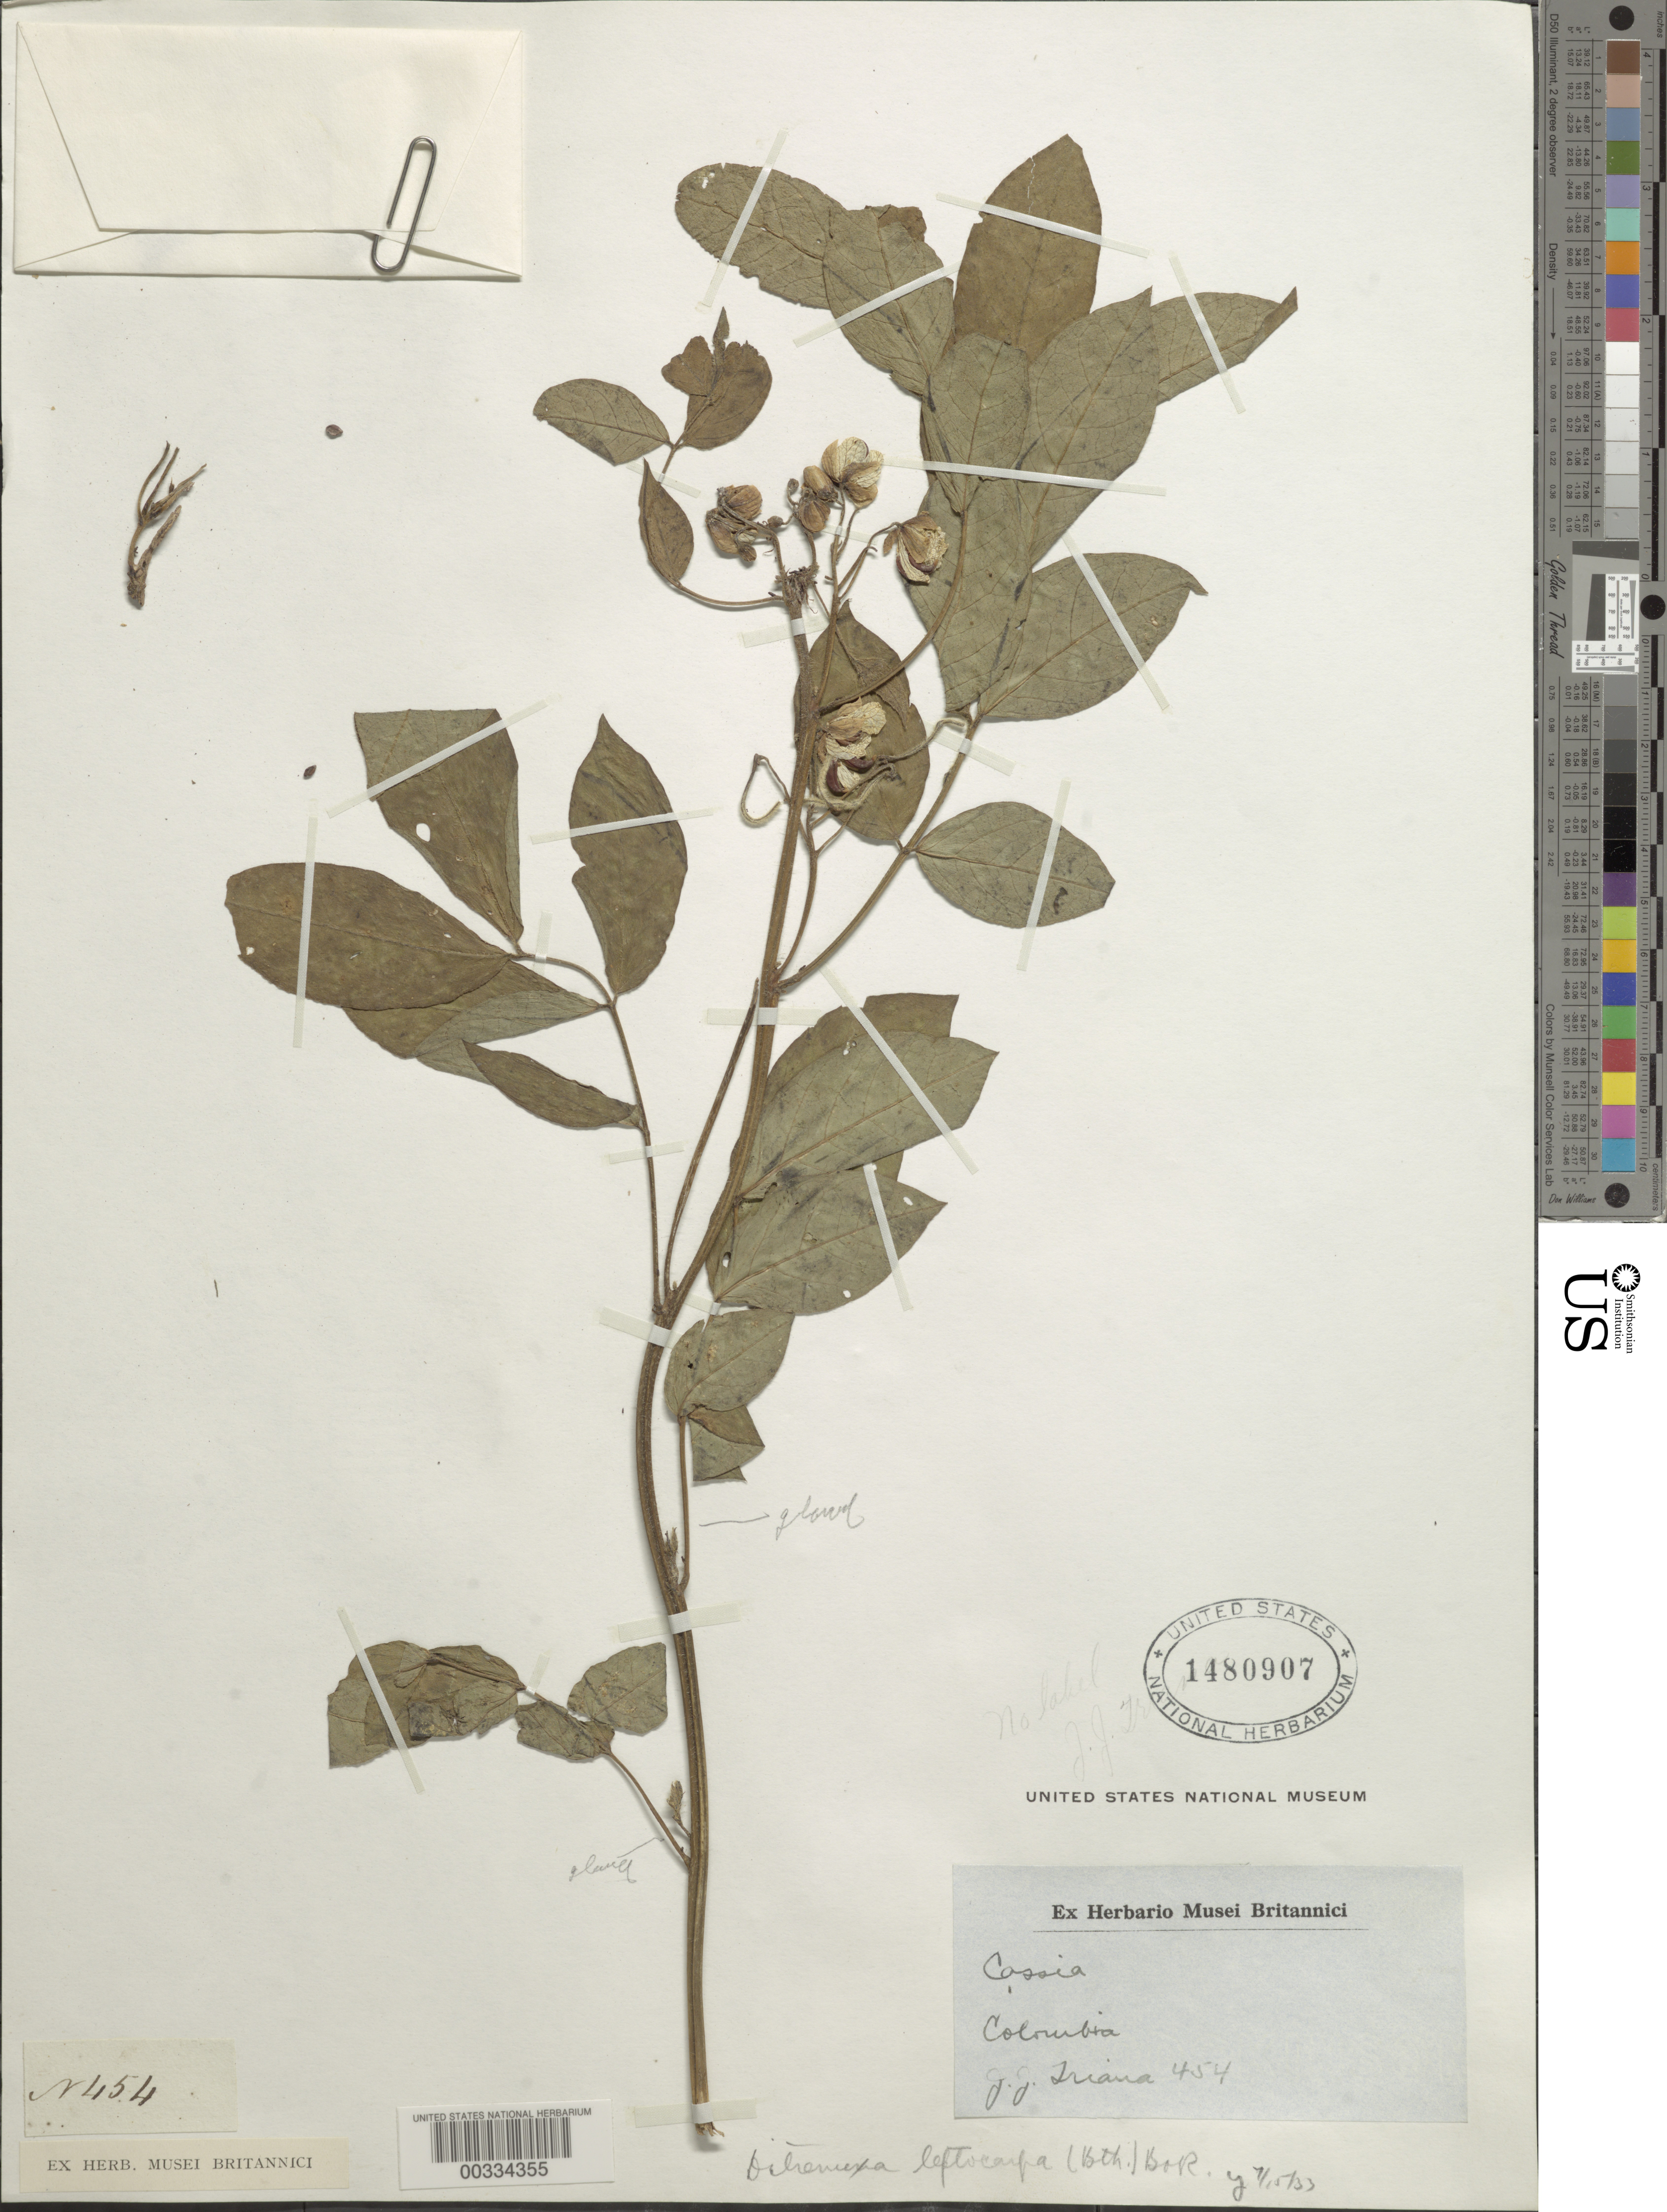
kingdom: Plantae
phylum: Tracheophyta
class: Magnoliopsida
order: Fabales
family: Fabaceae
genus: Senna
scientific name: Senna hirsuta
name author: (L.) H.S. Irwin & Barneby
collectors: J. J. Triana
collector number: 454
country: Colombia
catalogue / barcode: US 1480907